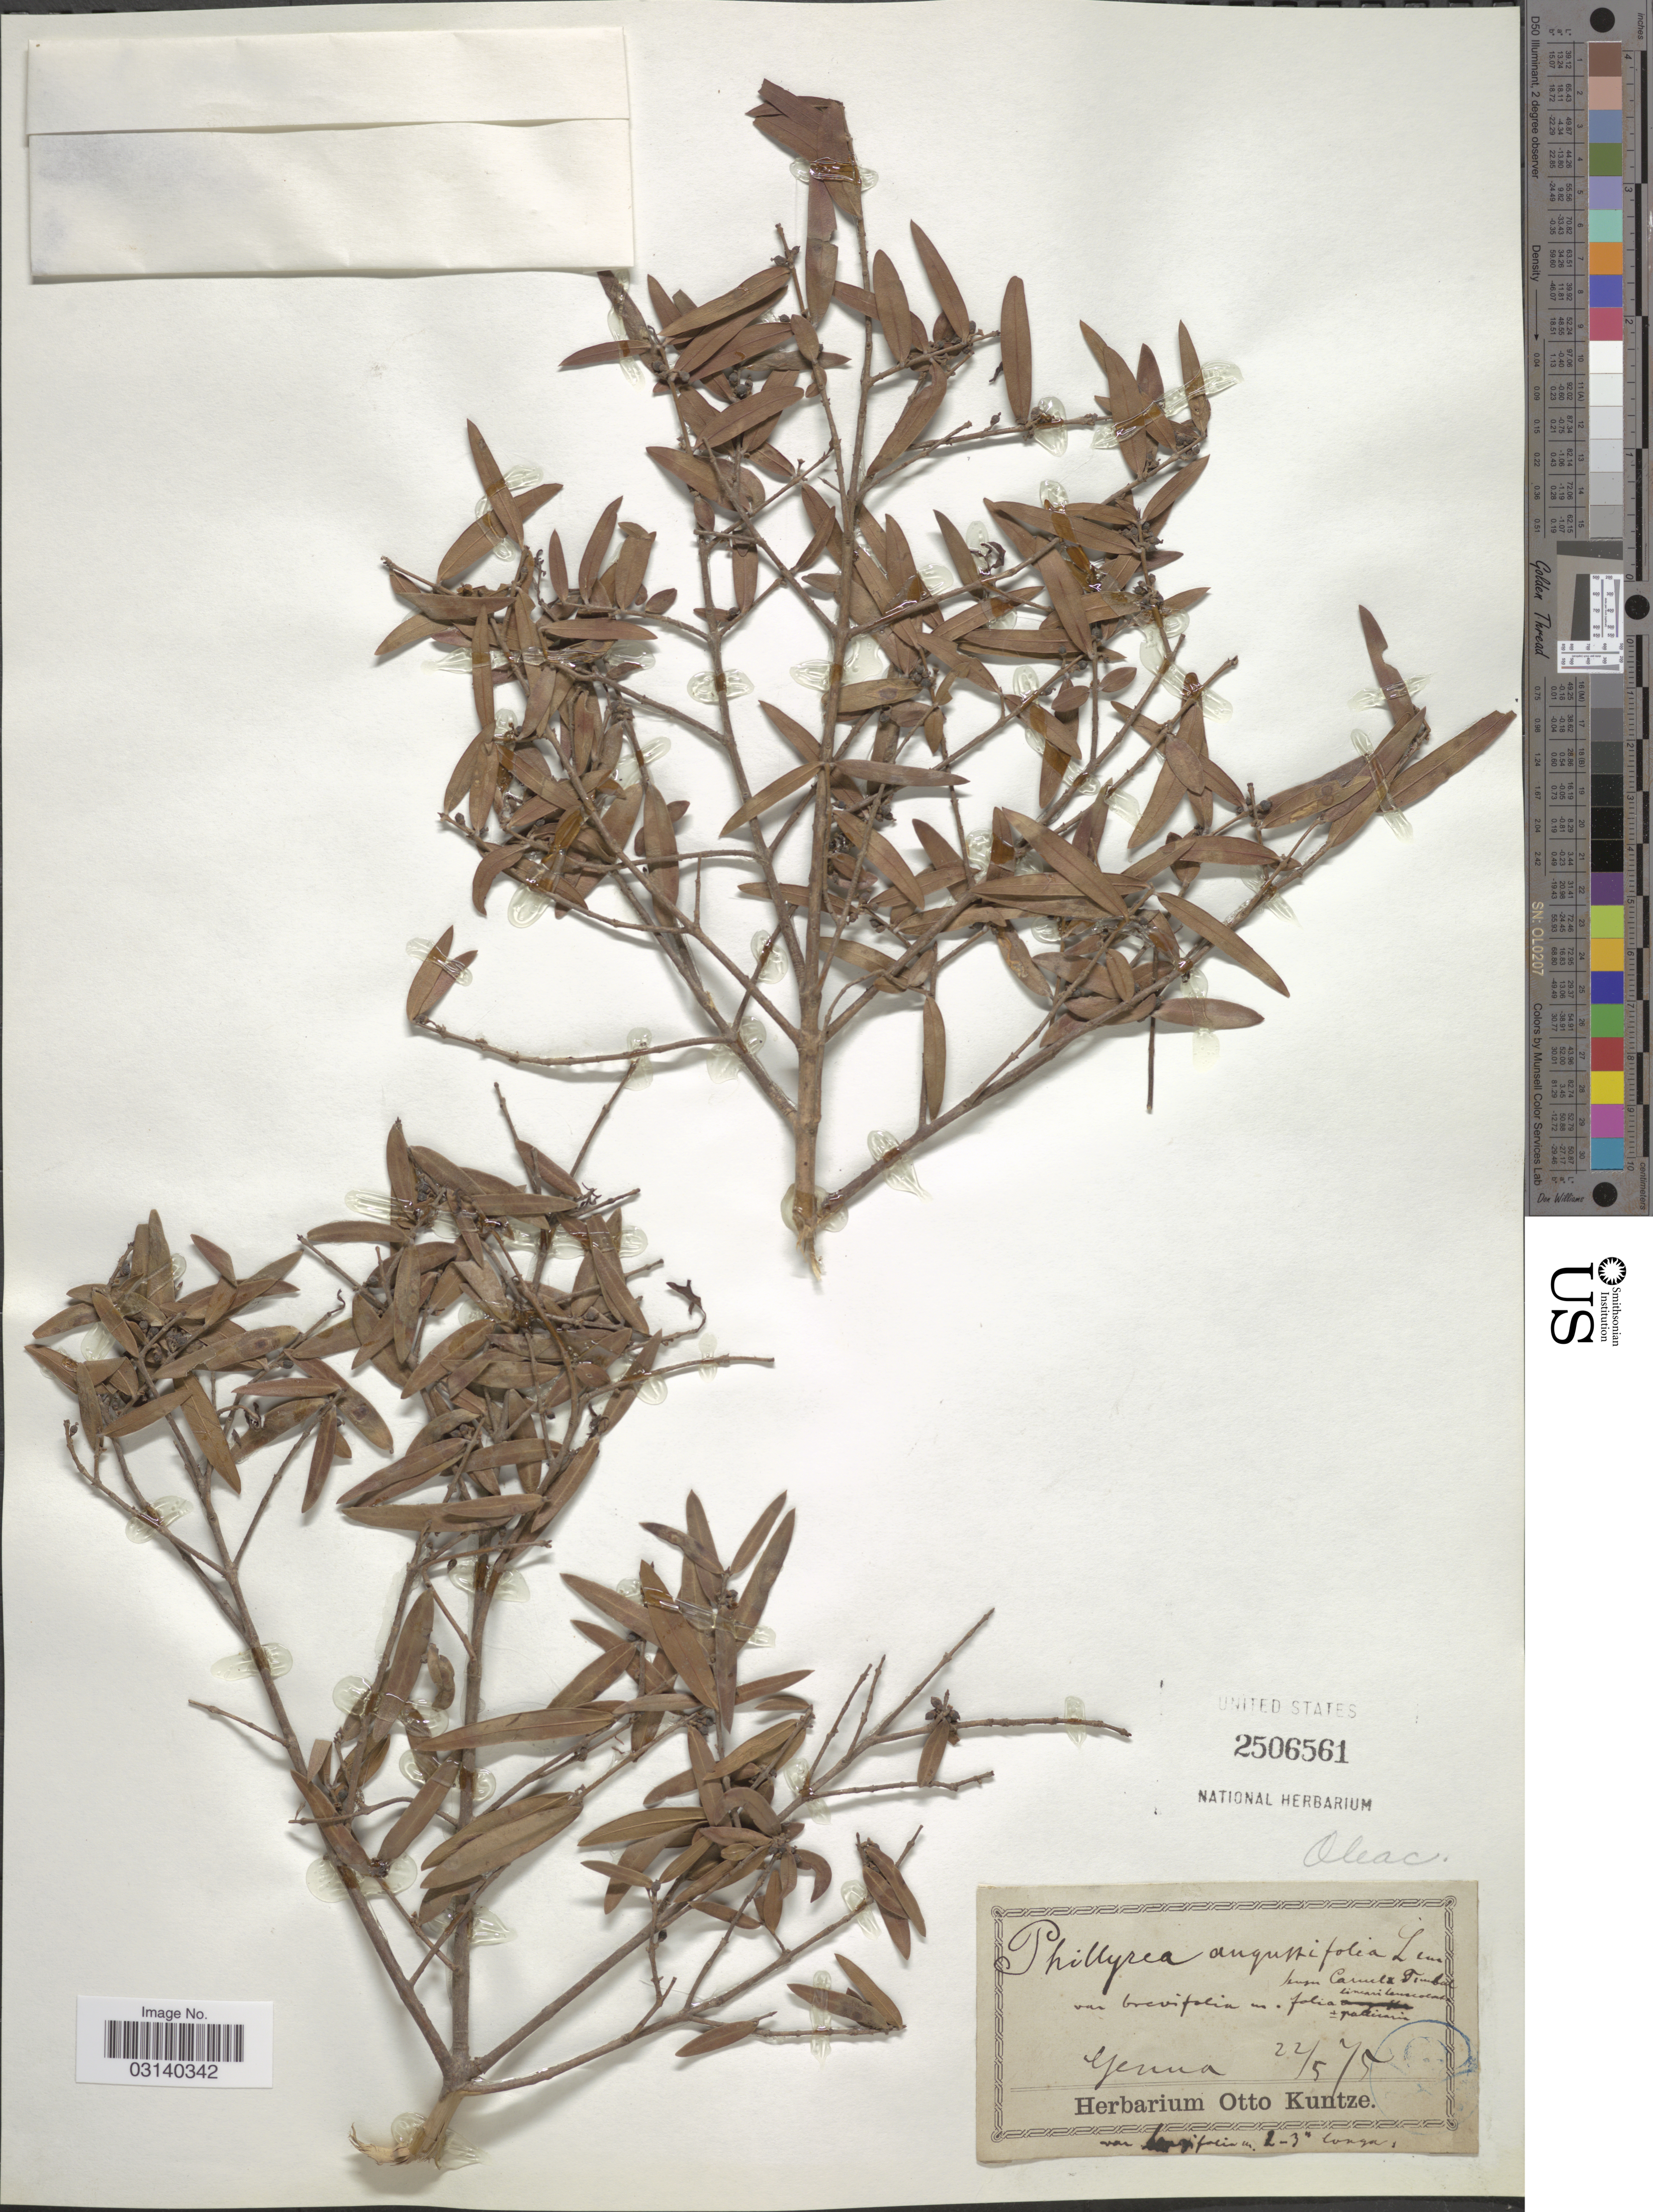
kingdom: Plantae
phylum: Tracheophyta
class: Magnoliopsida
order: Lamiales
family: Oleaceae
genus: Phillyrea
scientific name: Phillyrea angustifolia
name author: L.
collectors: ex herb. Otto Kuntze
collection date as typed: Transcribed d/m/y: 22/5/75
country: Italy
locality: Genua.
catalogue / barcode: US 2506561